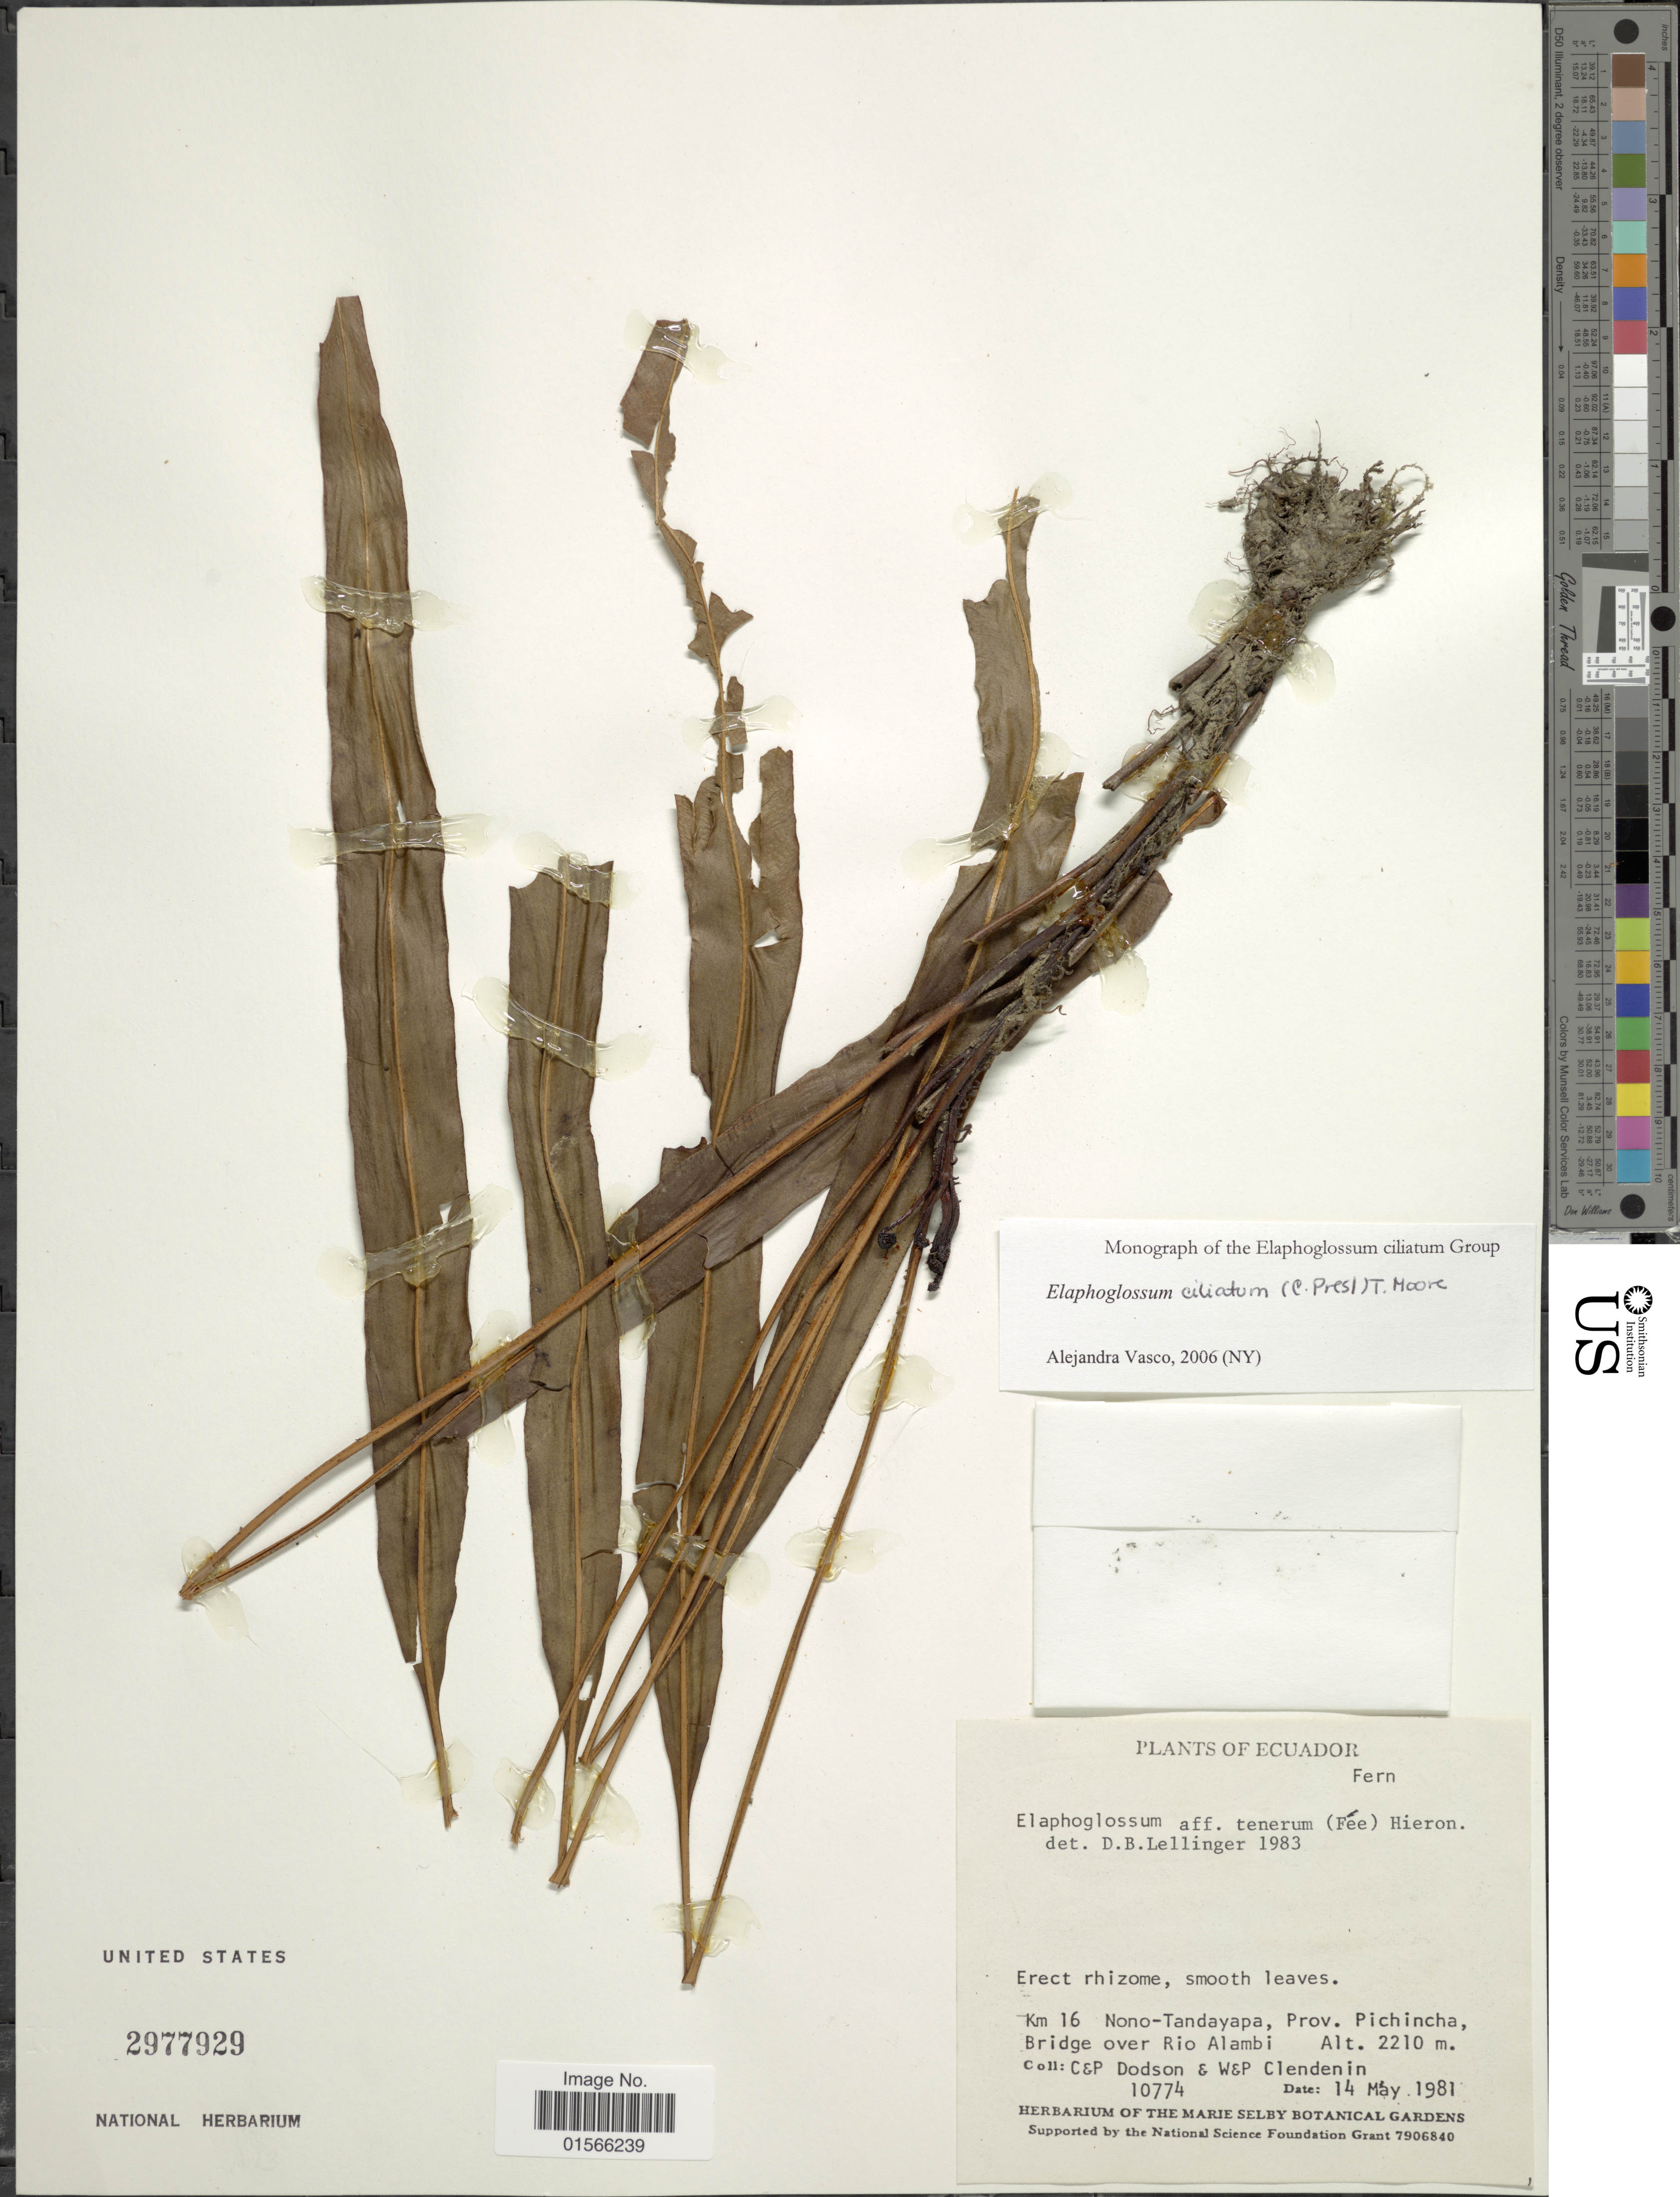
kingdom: Plantae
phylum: Tracheophyta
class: Polypodiopsida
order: Polypodiales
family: Dryopteridaceae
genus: Elaphoglossum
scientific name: Elaphoglossum ciliatum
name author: (C. Presl) T. Moore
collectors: C. Dodson, P. M. Dodson, W. Clendenin & P. Clendenin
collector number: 10774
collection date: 1981-05-14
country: Ecuador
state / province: Pichincha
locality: Km 16 Nono-Tandayap, Bridge over Rio Alambi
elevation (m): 2210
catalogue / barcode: US 2977929